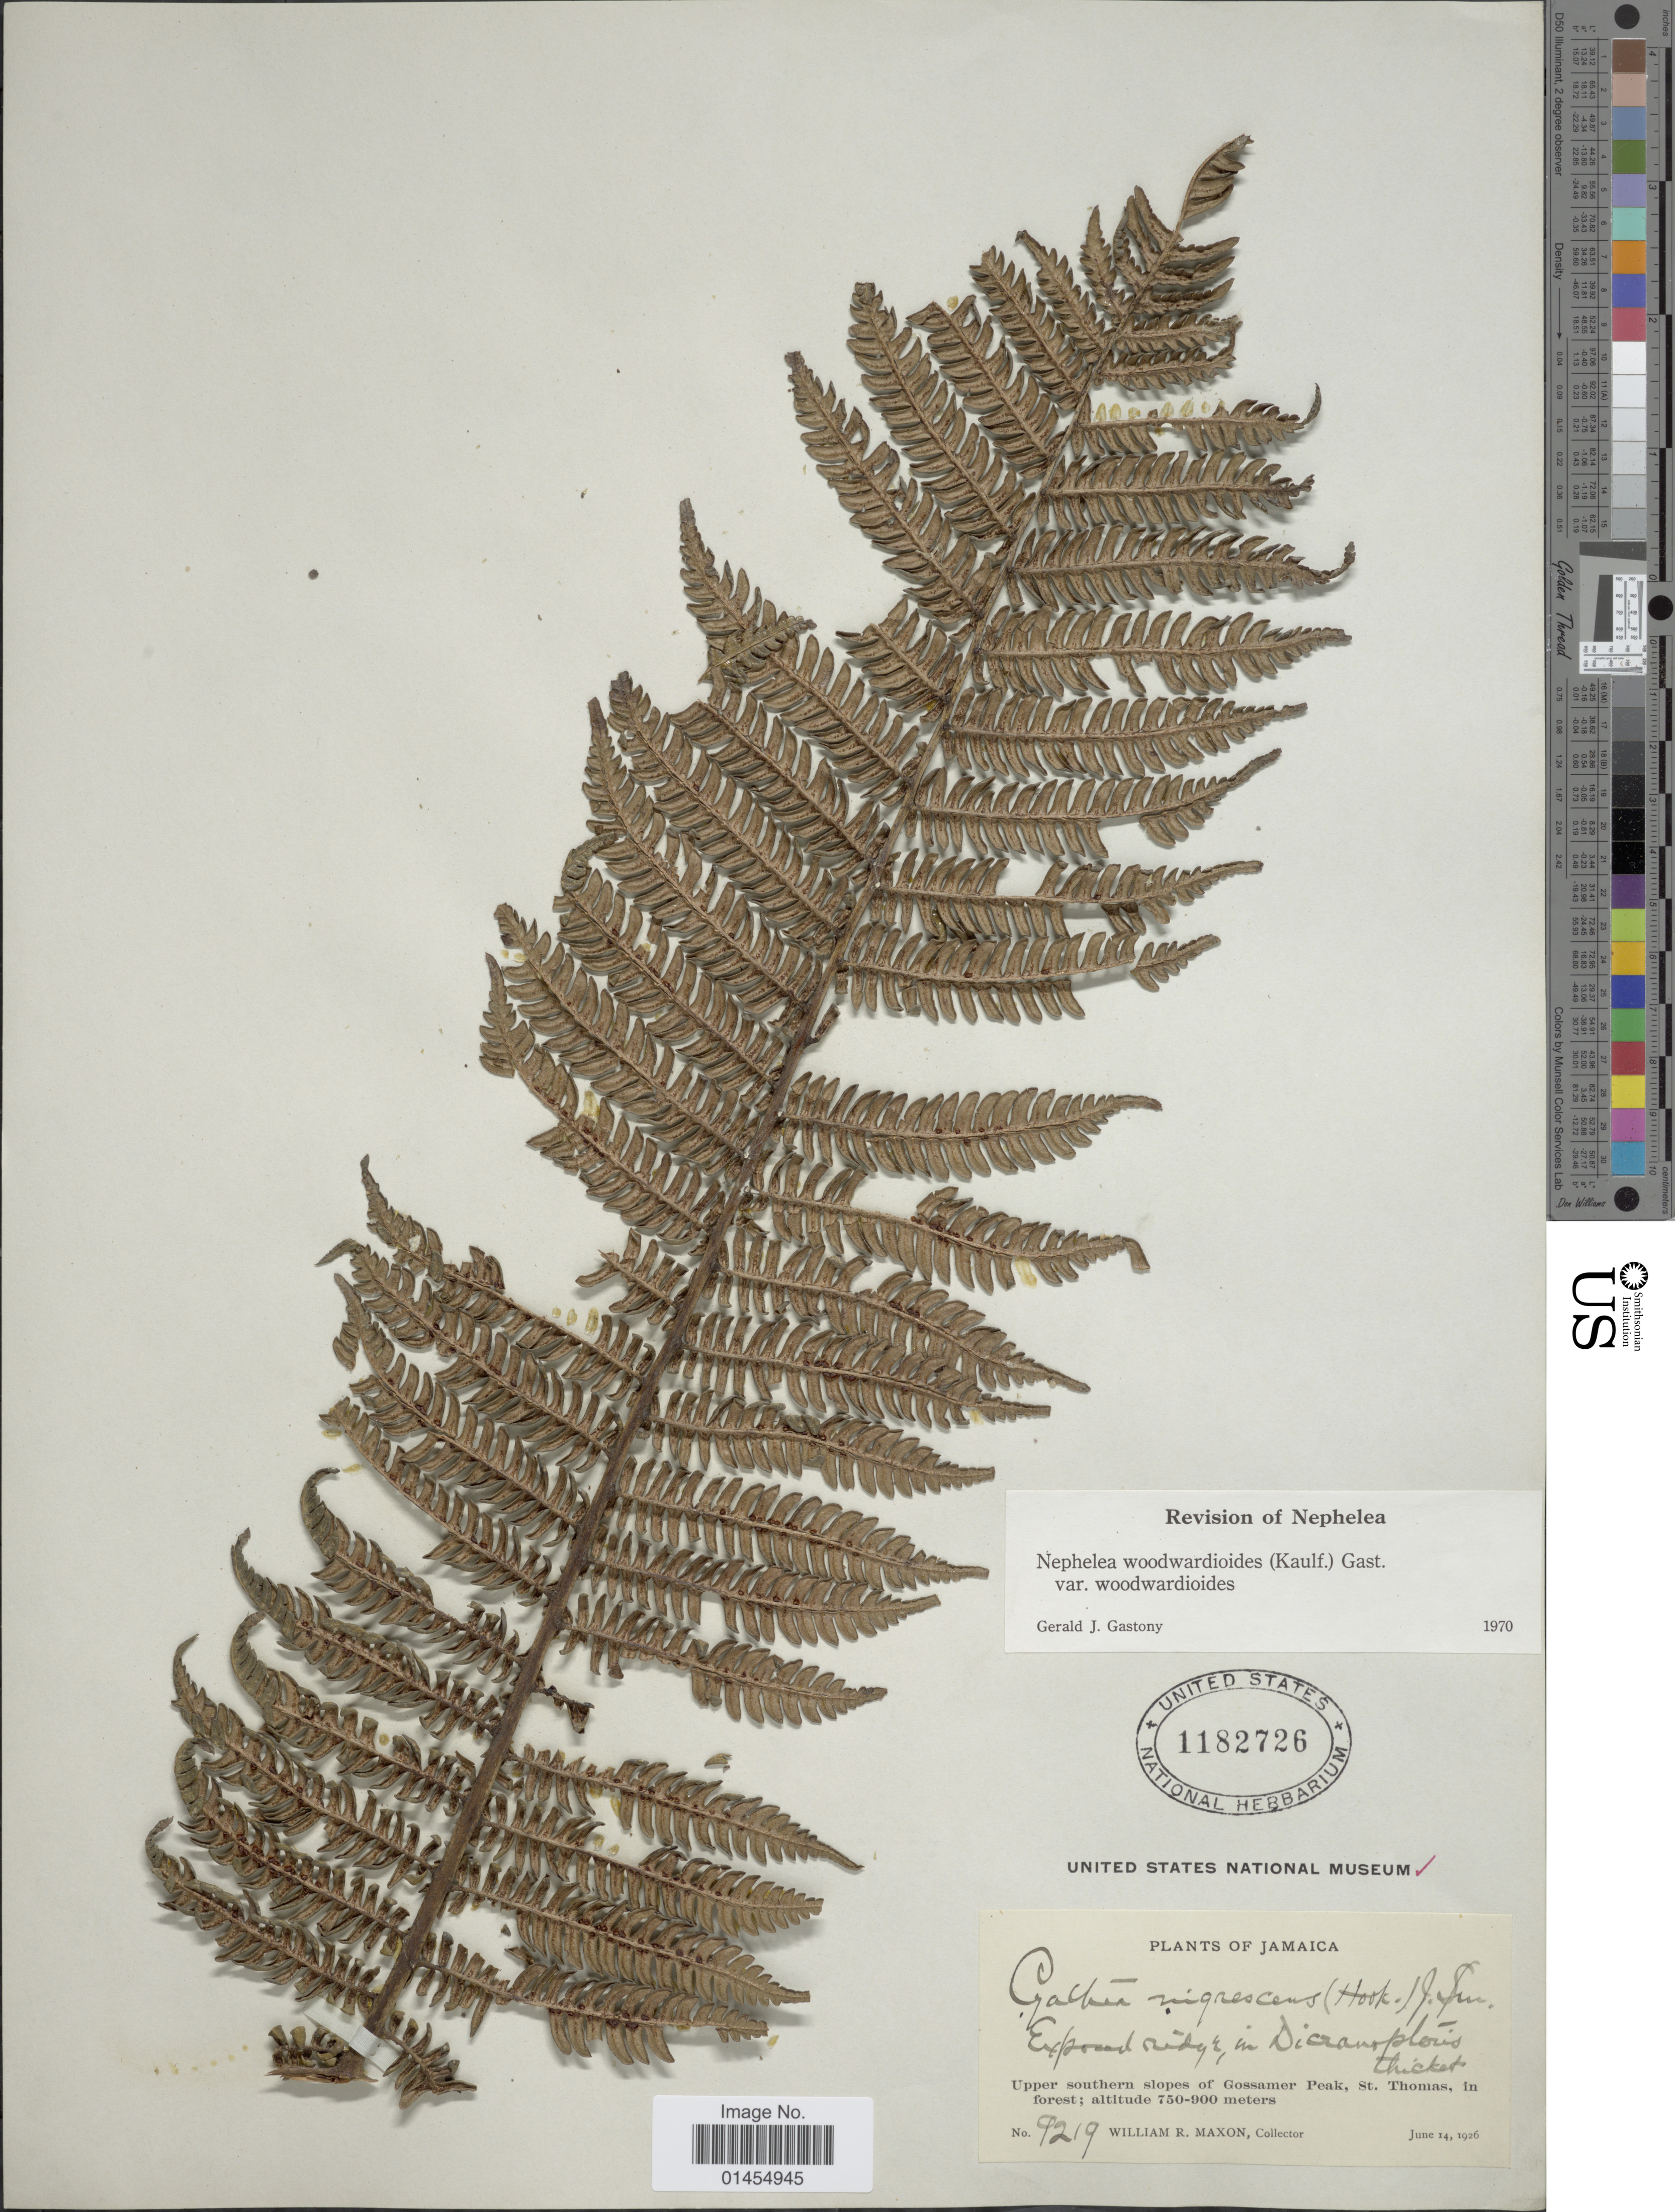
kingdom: Plantae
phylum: Tracheophyta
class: Polypodiopsida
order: Cyatheales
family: Cyatheaceae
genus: Alsophila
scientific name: Alsophila woodwardioides var. woodwardioides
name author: (Kaulf.) D.S. Conant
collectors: W. R. Maxon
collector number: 9219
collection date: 1926-06-14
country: Jamaica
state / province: Saint Thomas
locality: Upper southern slopes of Gossamer Peak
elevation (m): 750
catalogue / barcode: US 1182726